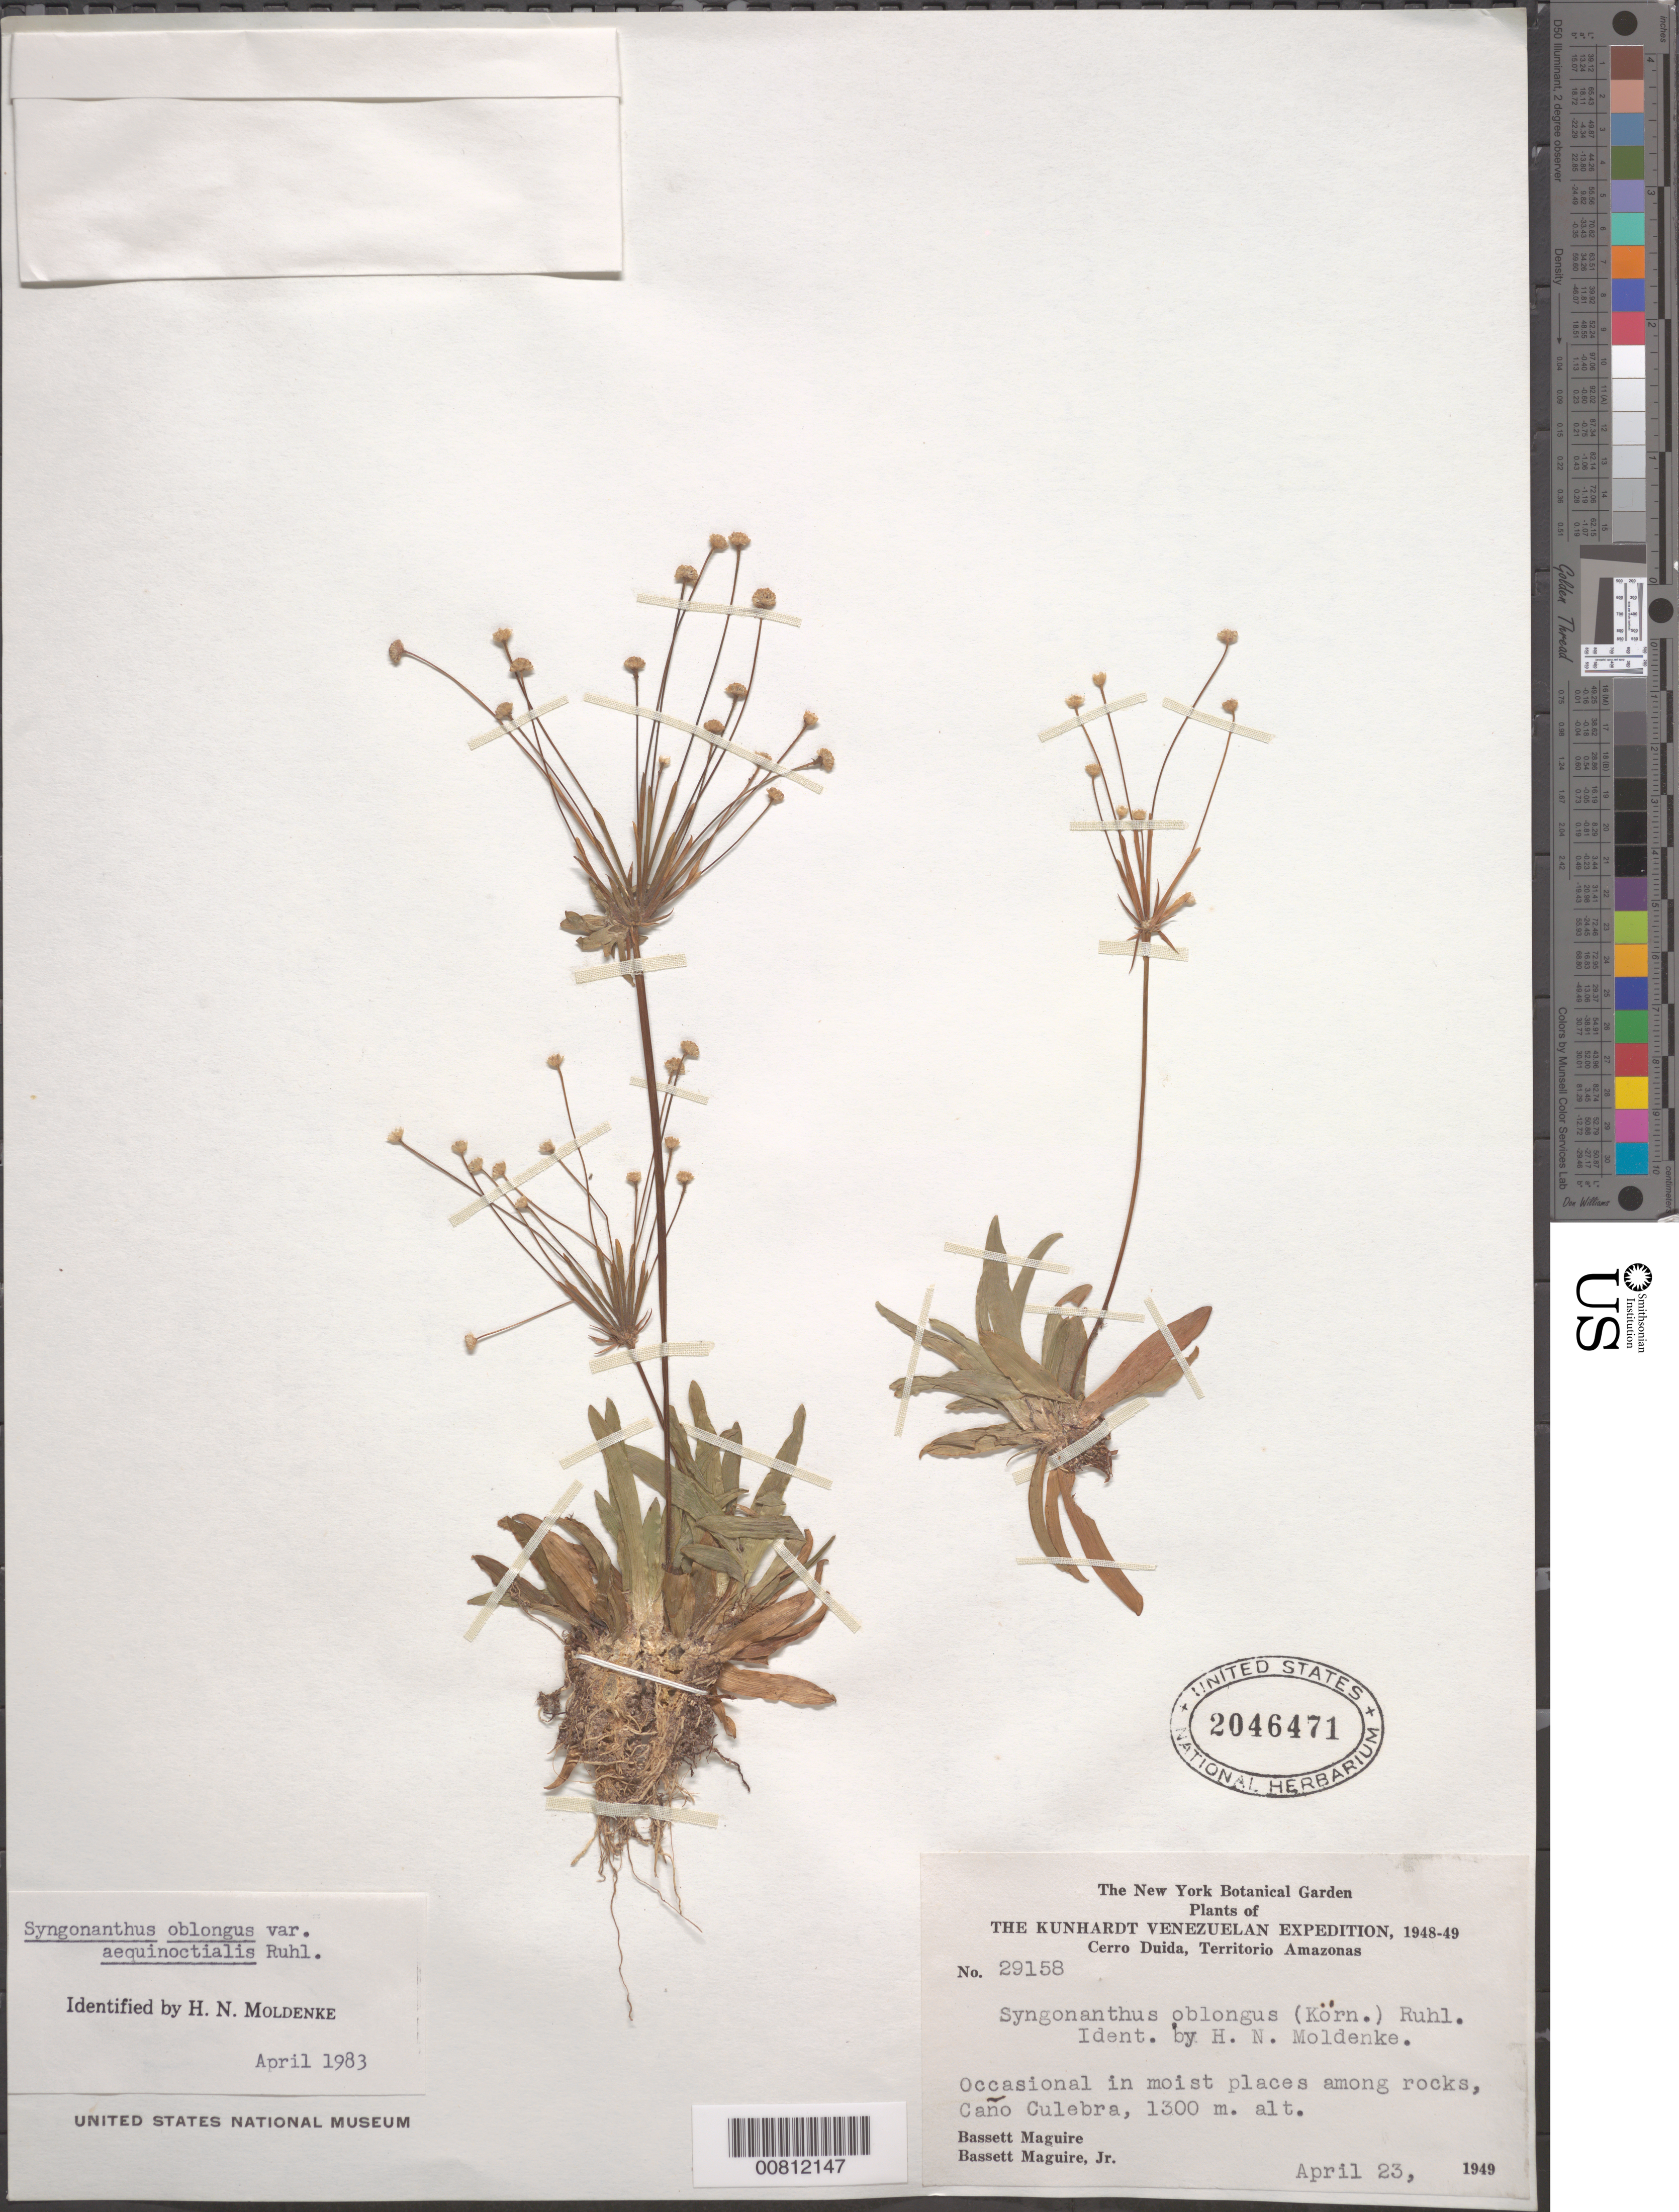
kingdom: Plantae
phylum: Tracheophyta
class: Liliopsida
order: Poales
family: Eriocaulaceae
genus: Syngonanthus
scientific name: Syngonanthus oblongus var. aequinoctialis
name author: Ruhland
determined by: Moldenke, H. N.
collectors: B. Maguire & B. Maguire Jr.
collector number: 29158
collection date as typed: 22-Apr-49 to 24-Apr-49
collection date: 1949-04-22/1949-04-24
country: Venezuela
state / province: Amazonas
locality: Cerro Duida, Caño Culebra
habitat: Moist places among rocks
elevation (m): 1300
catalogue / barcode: US 2046471